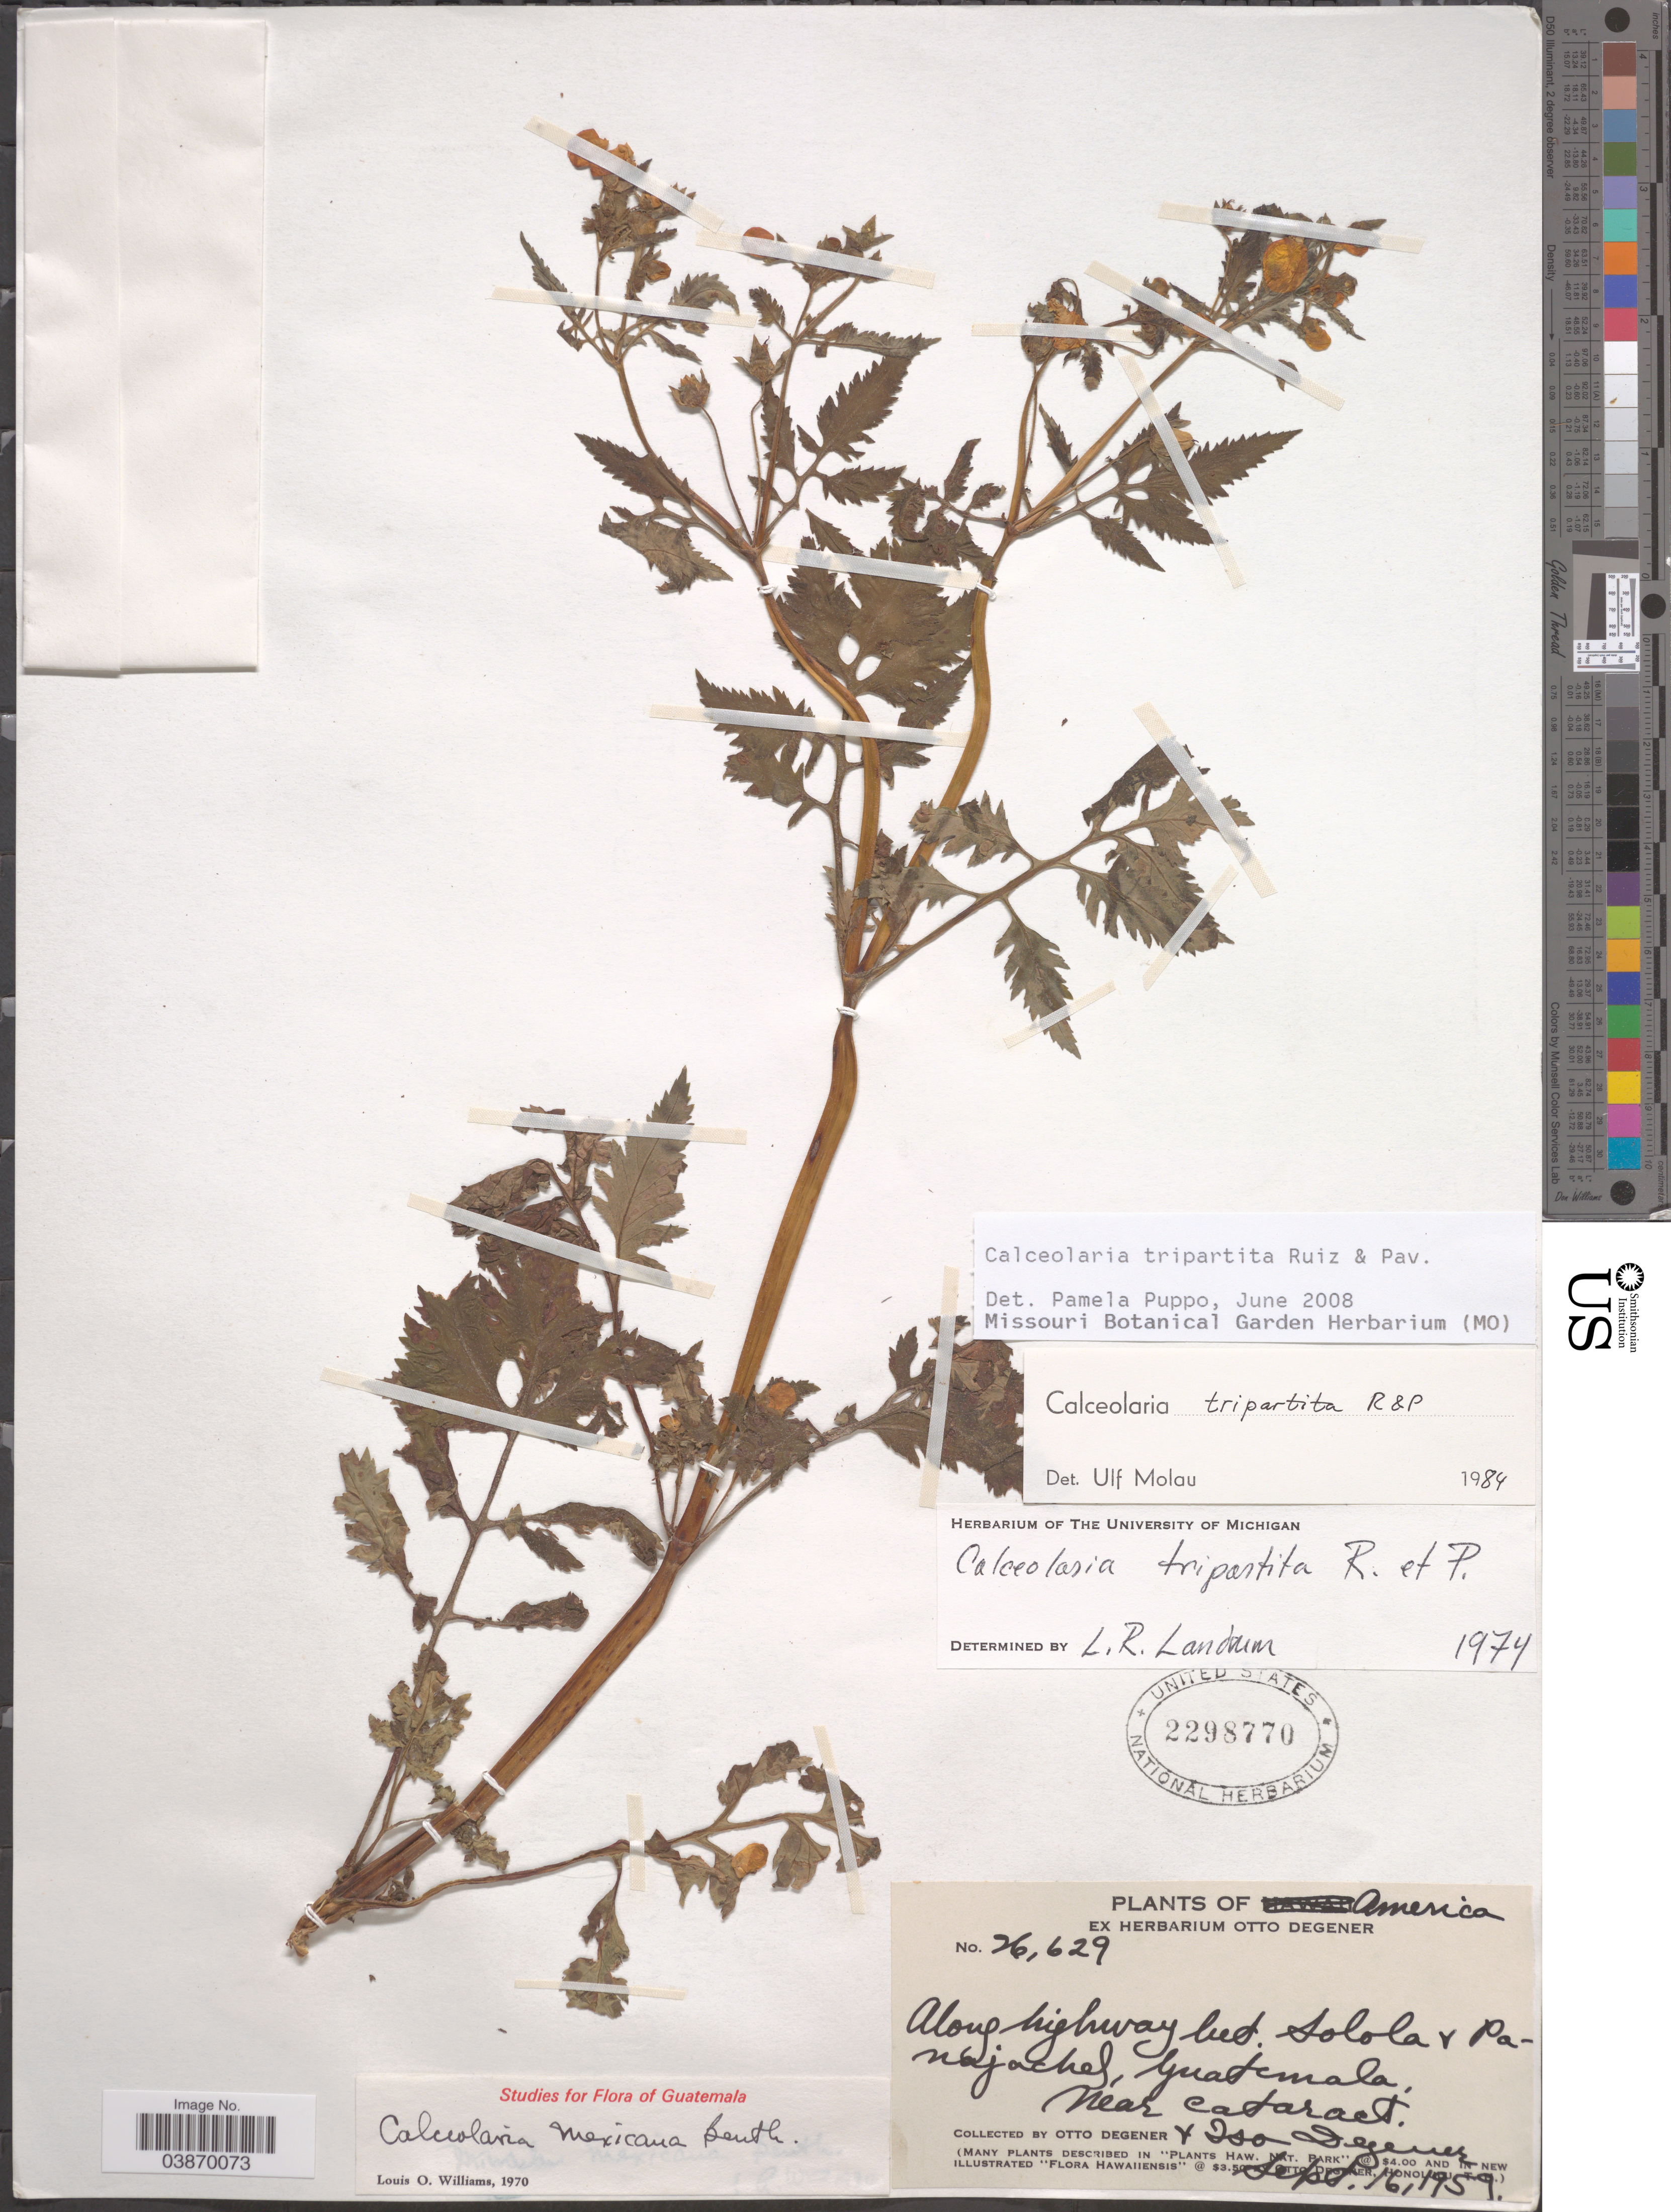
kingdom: Plantae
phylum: Tracheophyta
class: Magnoliopsida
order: Lamiales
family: Calceolariaceae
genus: Calceolaria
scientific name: Calceolaria tripartita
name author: Ruiz & Pav.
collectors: O. Degener & I. Degener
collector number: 26629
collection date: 1959-09-16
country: Guatemala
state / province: Solola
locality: Along highway bet. Solola v Panajachel. Near Cataract.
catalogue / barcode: US 2298770